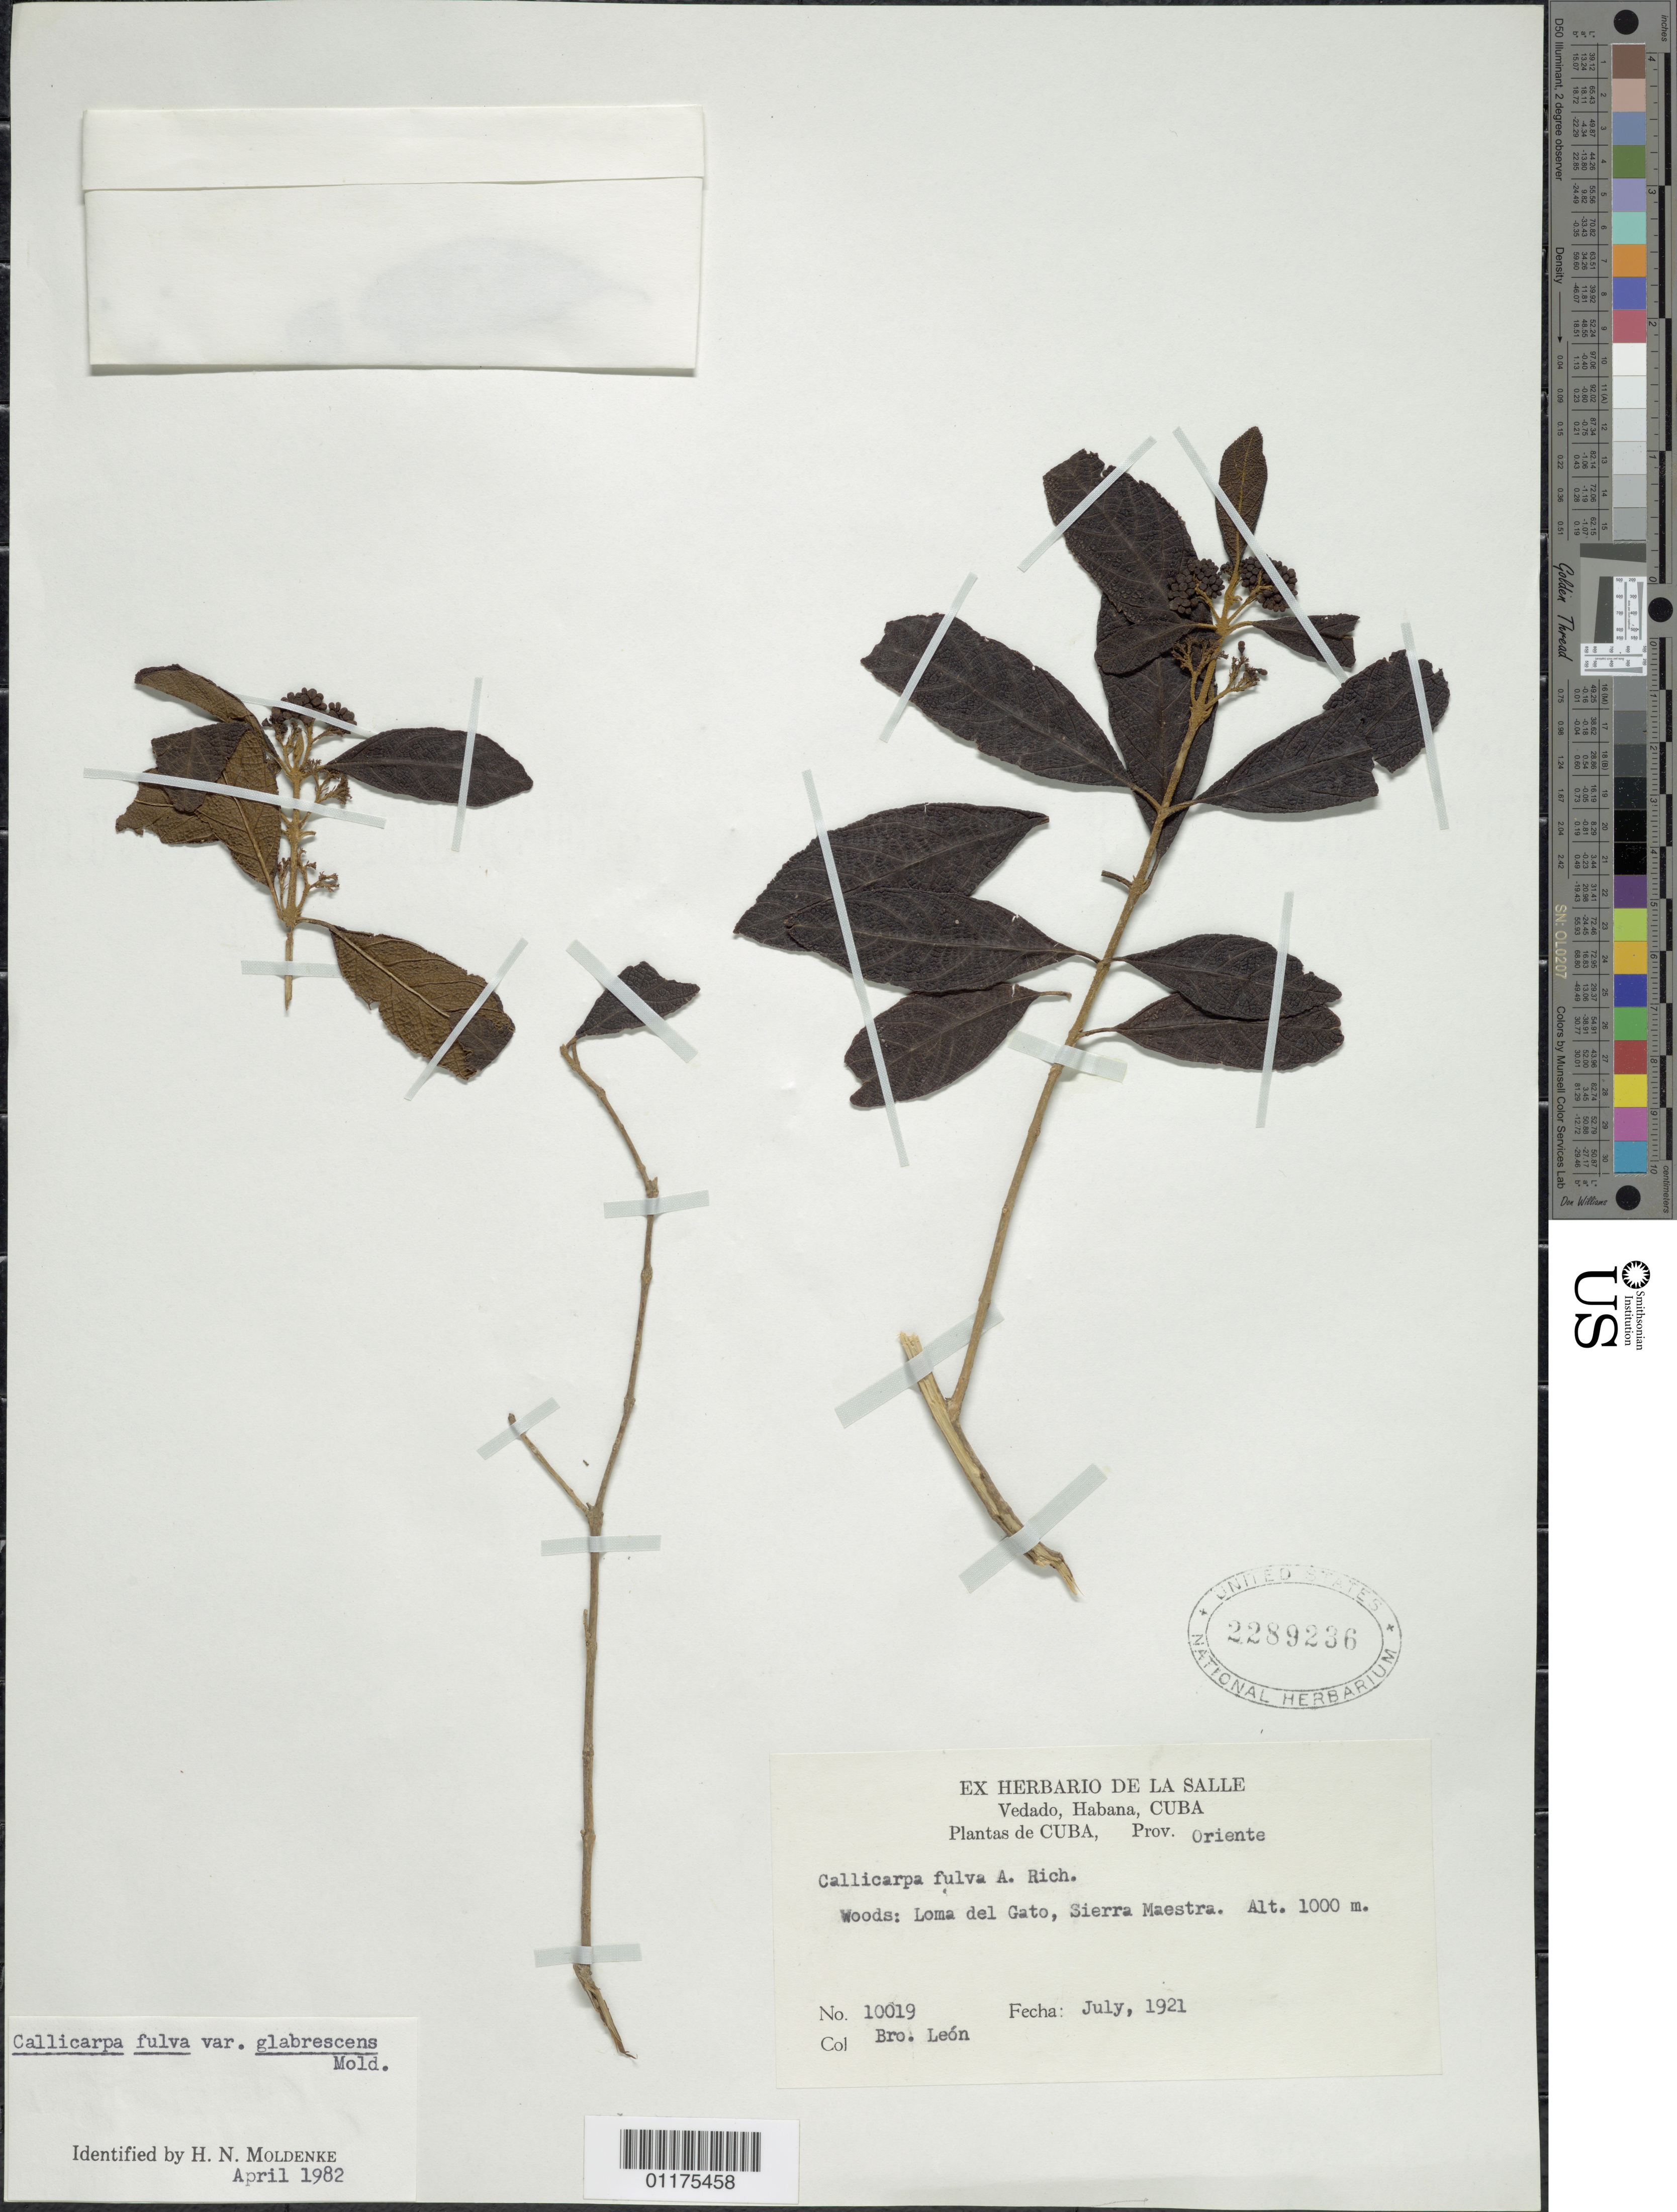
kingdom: Plantae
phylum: Tracheophyta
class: Magnoliopsida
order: Lamiales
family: Lamiaceae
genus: Callicarpa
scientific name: Callicarpa fulva var. glabrescens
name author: Moldenke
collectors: Bro. León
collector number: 10019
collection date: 1921-07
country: Cuba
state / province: Oriente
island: Cuba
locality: Sierra Maestra, Loma del Gato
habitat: Woods, mountain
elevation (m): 1000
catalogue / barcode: US 2289236